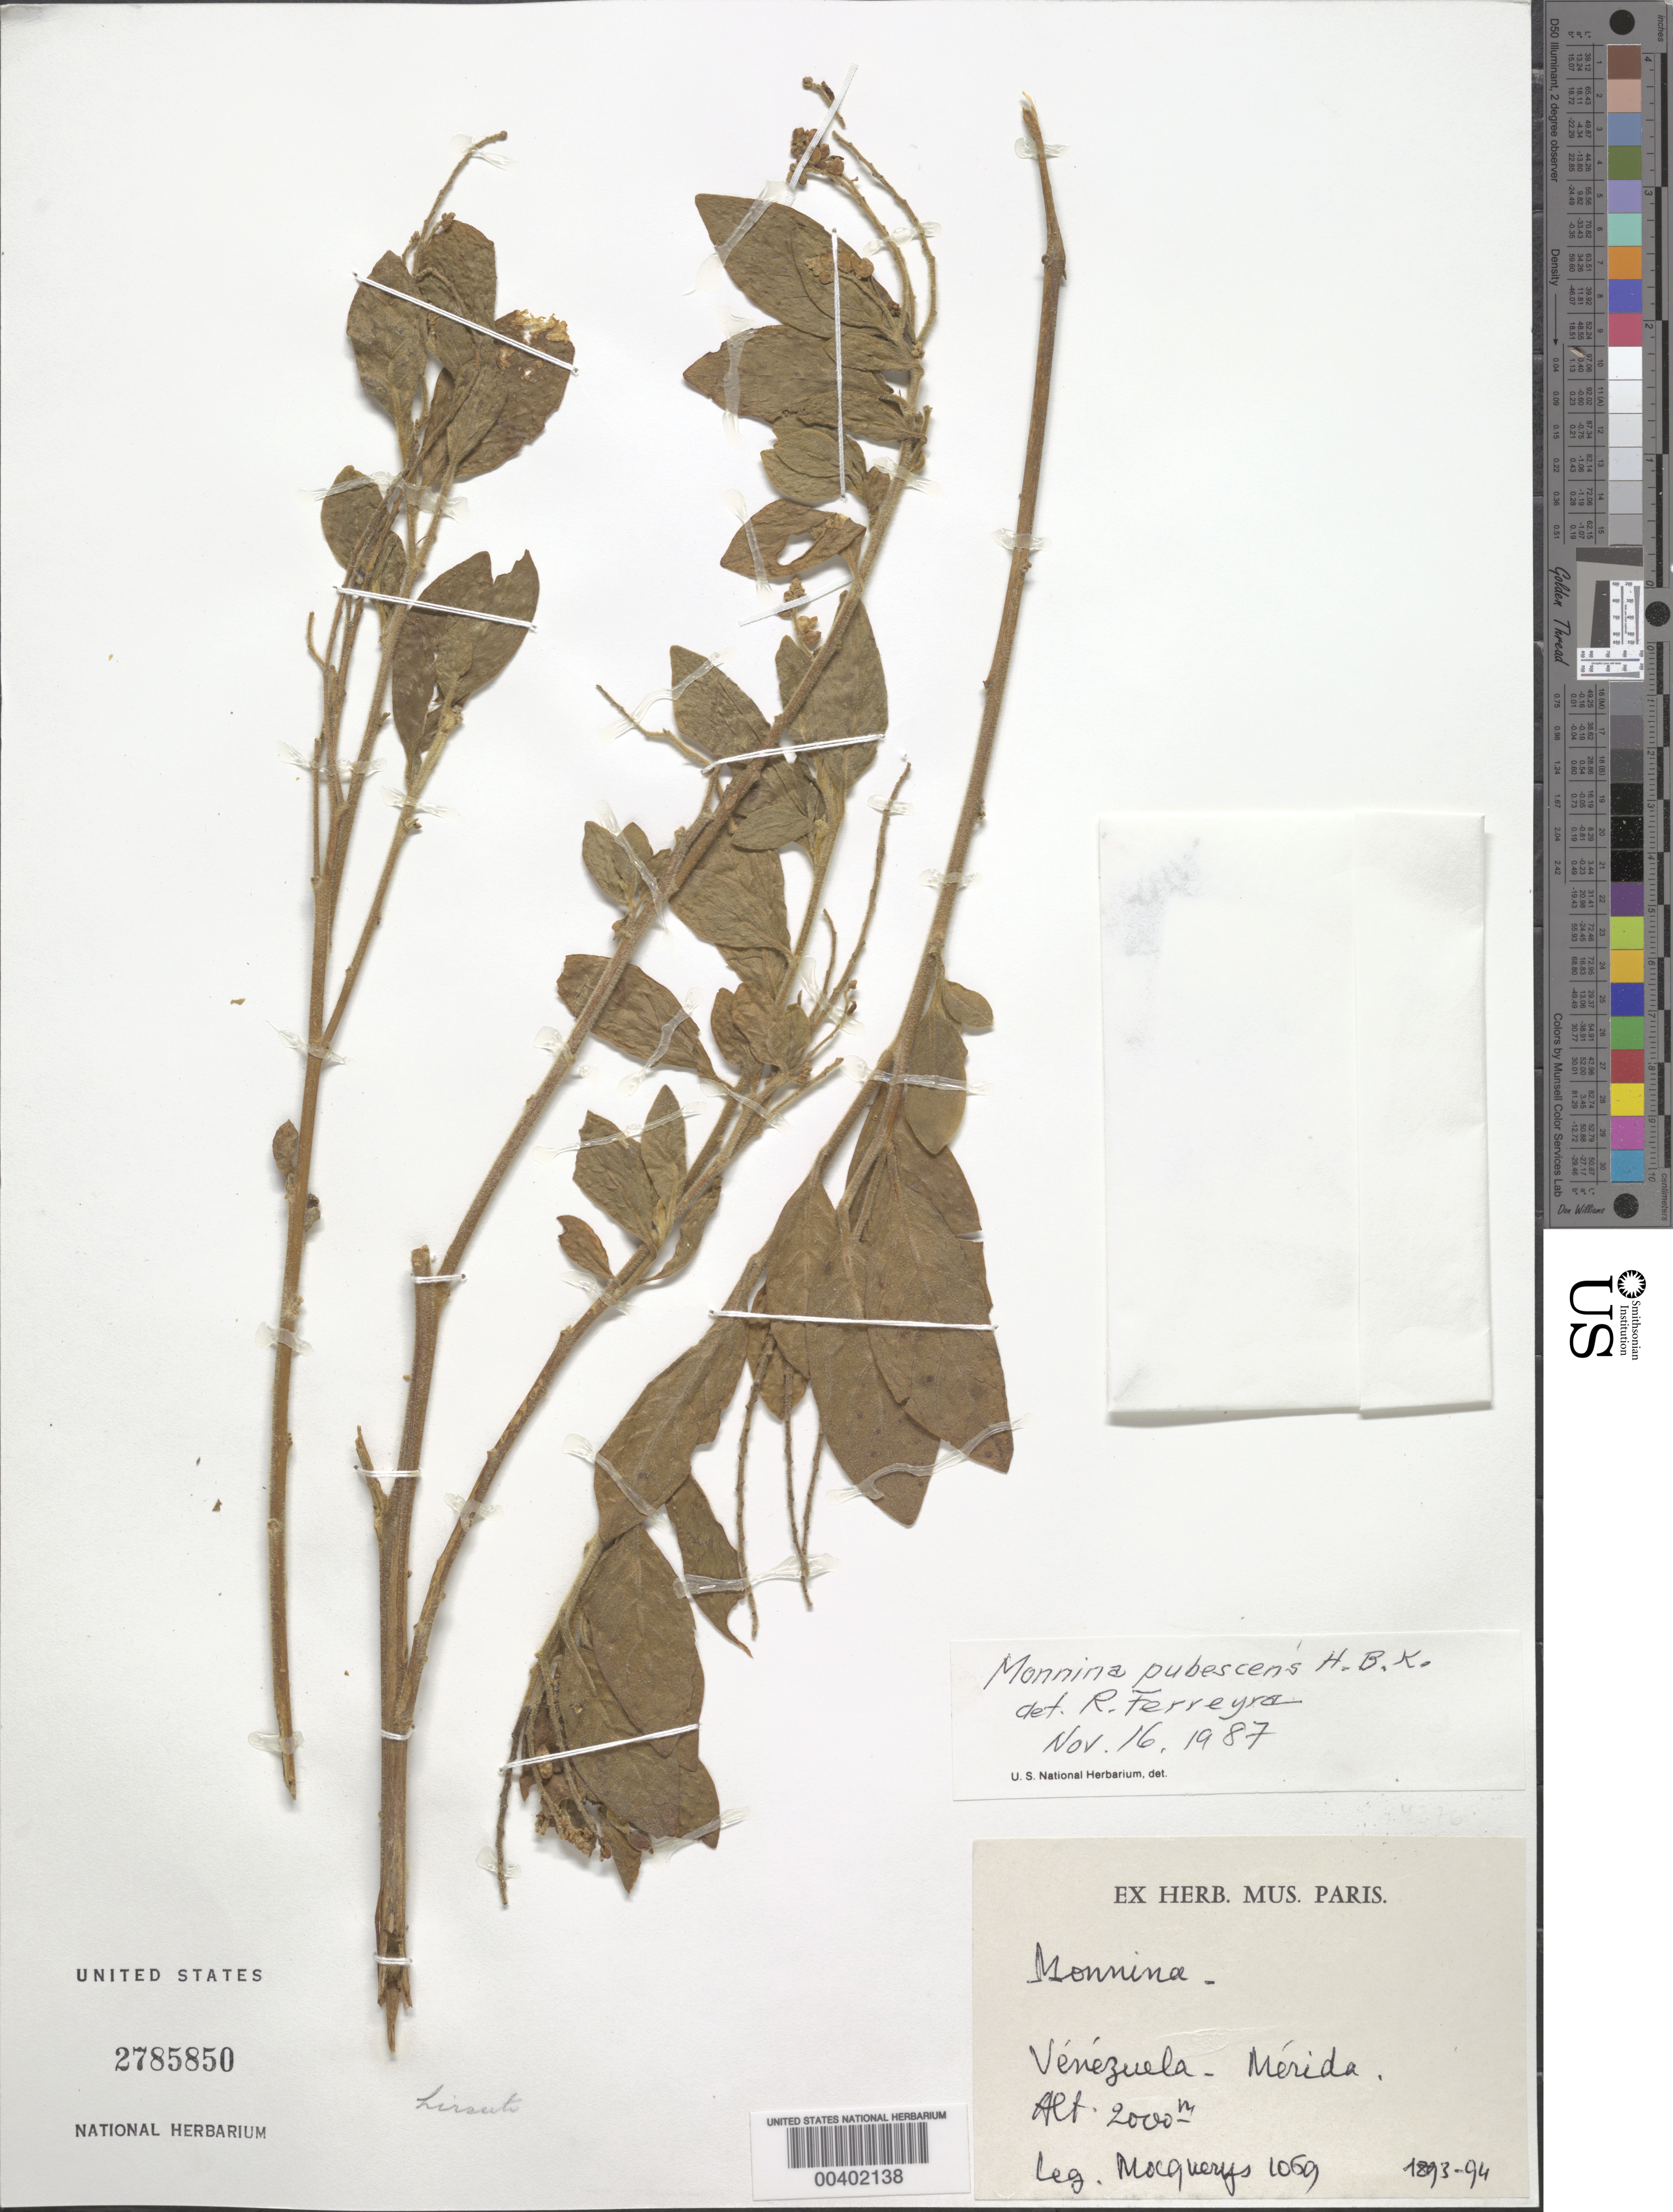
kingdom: Plantae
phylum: Tracheophyta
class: Magnoliopsida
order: Fabales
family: Polygalaceae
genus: Monnina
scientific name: Monnina pubescens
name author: Kunth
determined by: Ferreyra, R. A.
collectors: A. Mocquerys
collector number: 1069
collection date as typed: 1893 to -- --- 1894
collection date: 1893/1894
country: Venezuela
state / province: Mérida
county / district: Libertador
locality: Mérida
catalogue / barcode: US 2785850